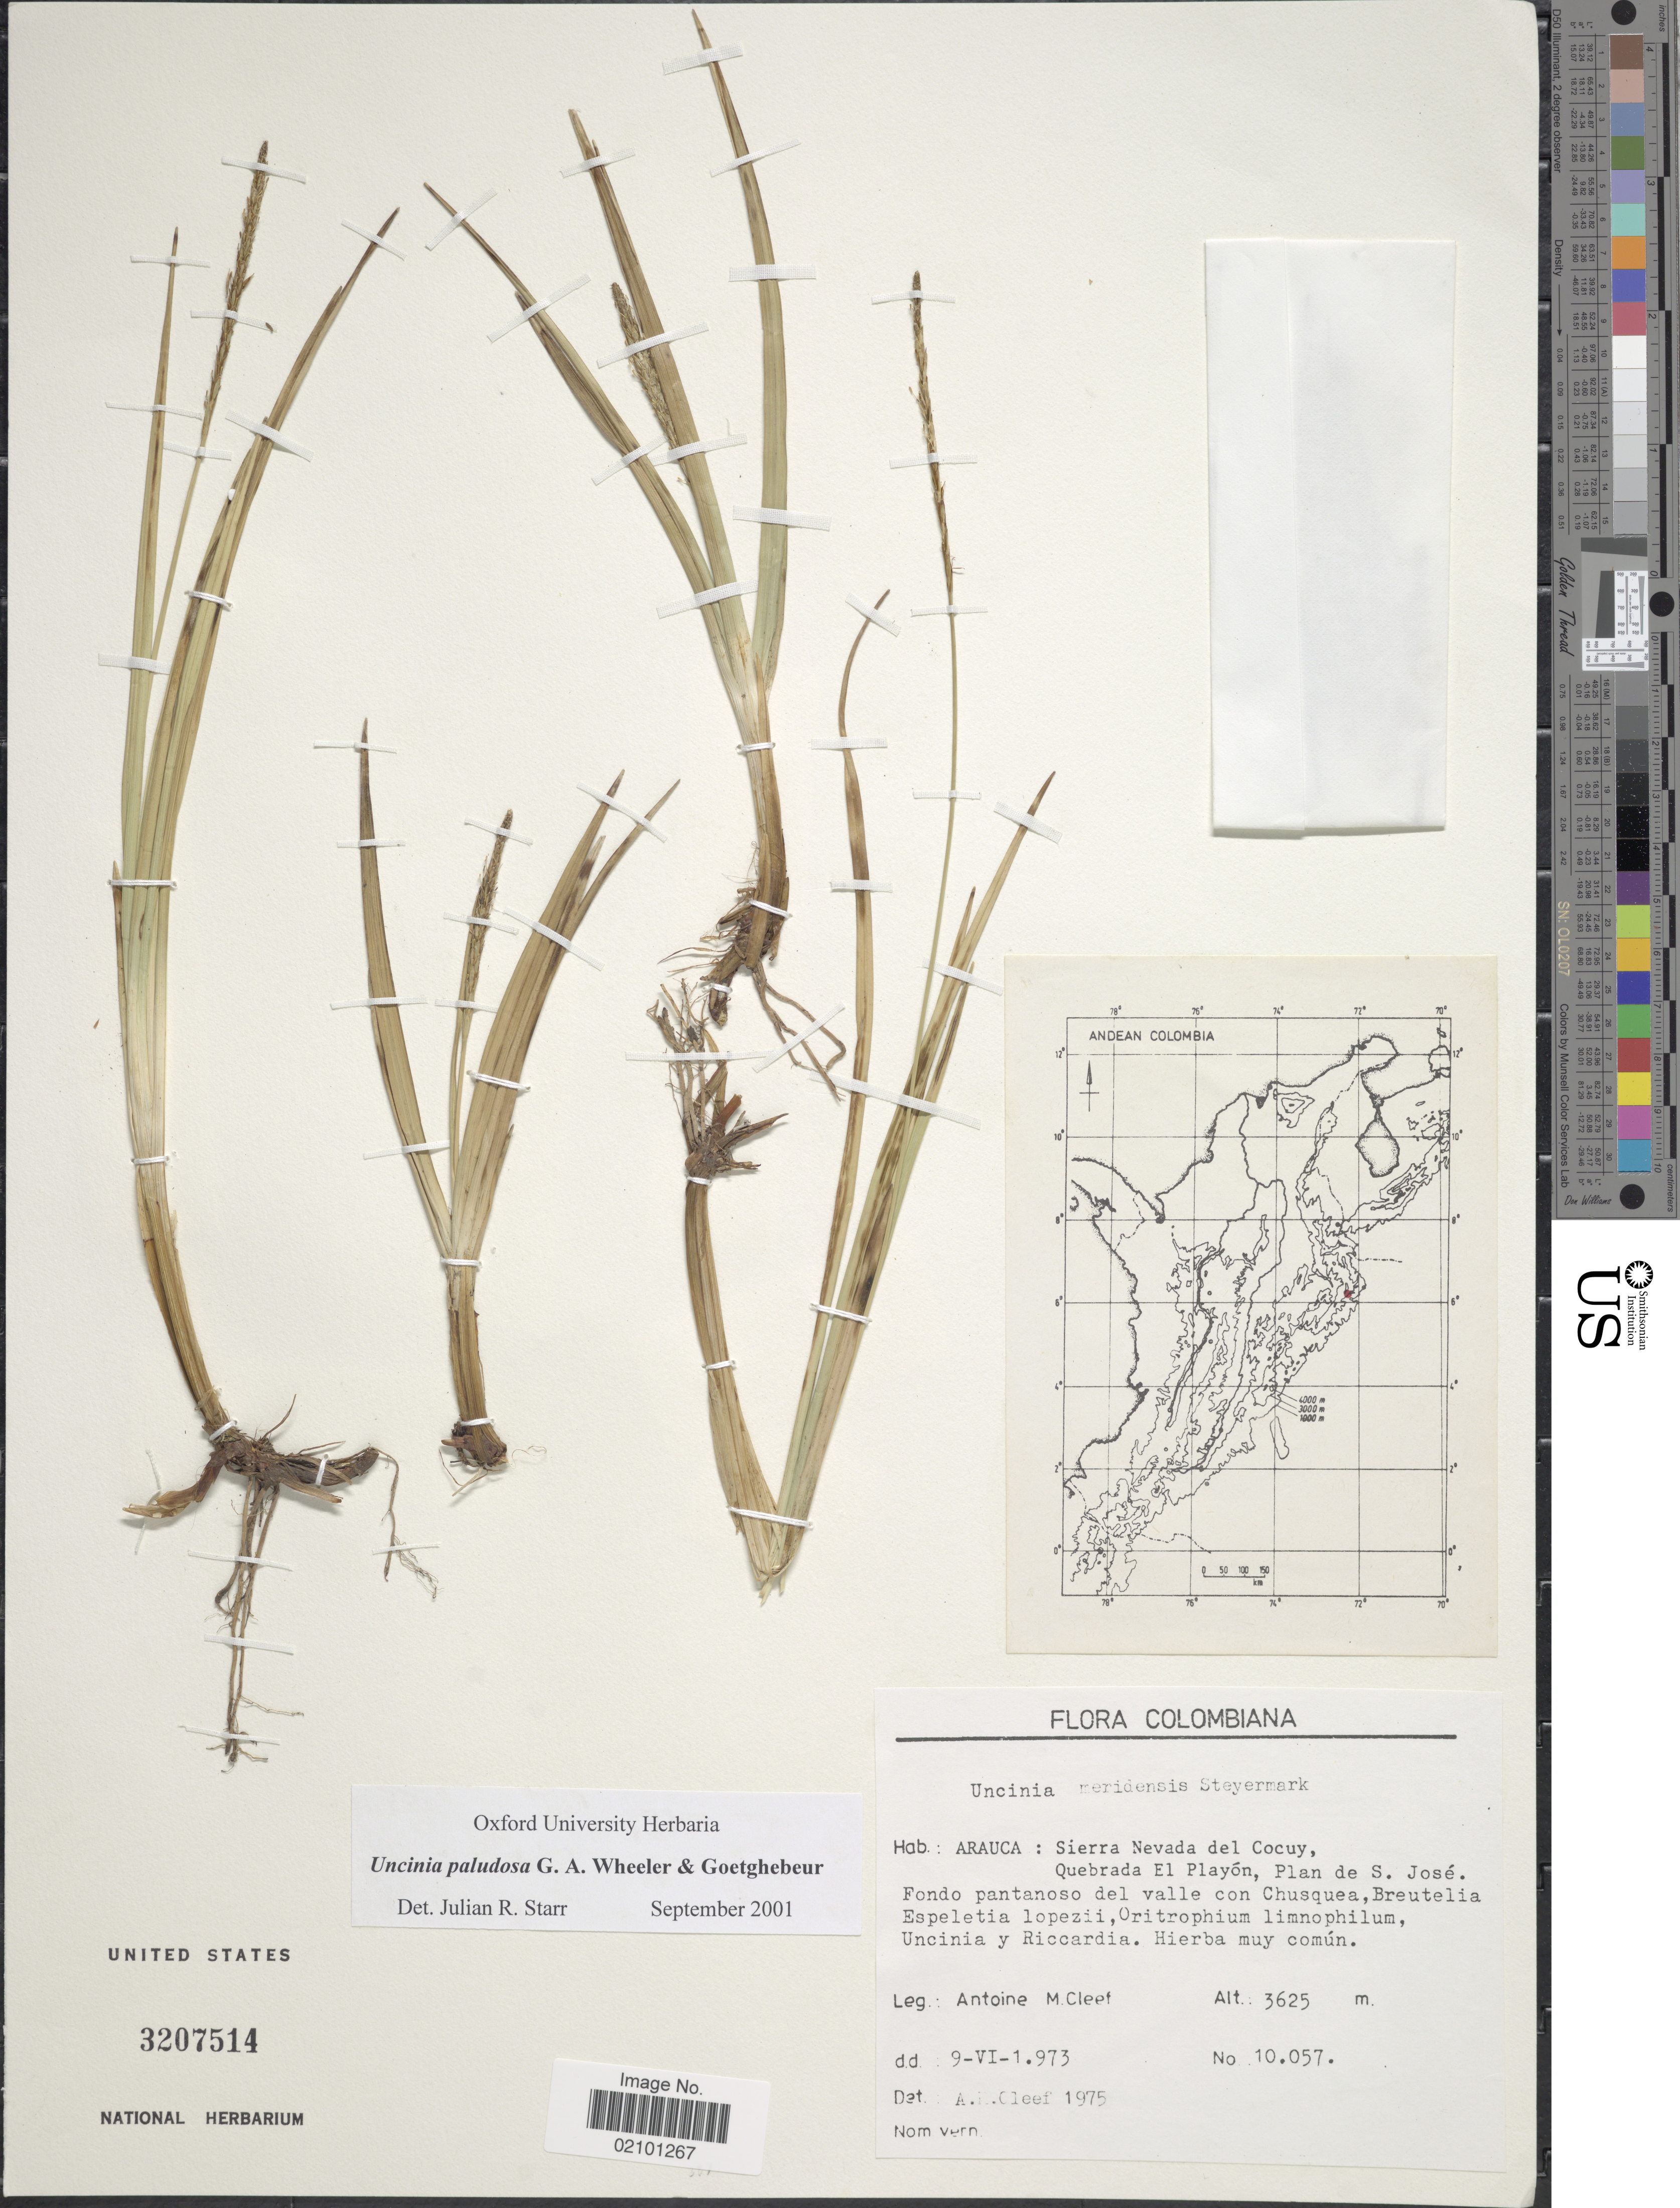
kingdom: Plantae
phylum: Tracheophyta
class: Liliopsida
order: Poales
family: Cyperaceae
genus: Carex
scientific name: Carex laegardii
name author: J.R. Starr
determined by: Jimnéz-Mejias, Pedro, (UPOS), Universidad Pablo de Olavide (SPAIN)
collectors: A. M. Cleef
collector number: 10057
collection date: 1973-06-09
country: Colombia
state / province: Arauca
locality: Arauca: Sierra Nevada del Cocuy, Quebrada El Playon. Plan de S. Jose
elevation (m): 3625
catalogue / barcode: US 3207514